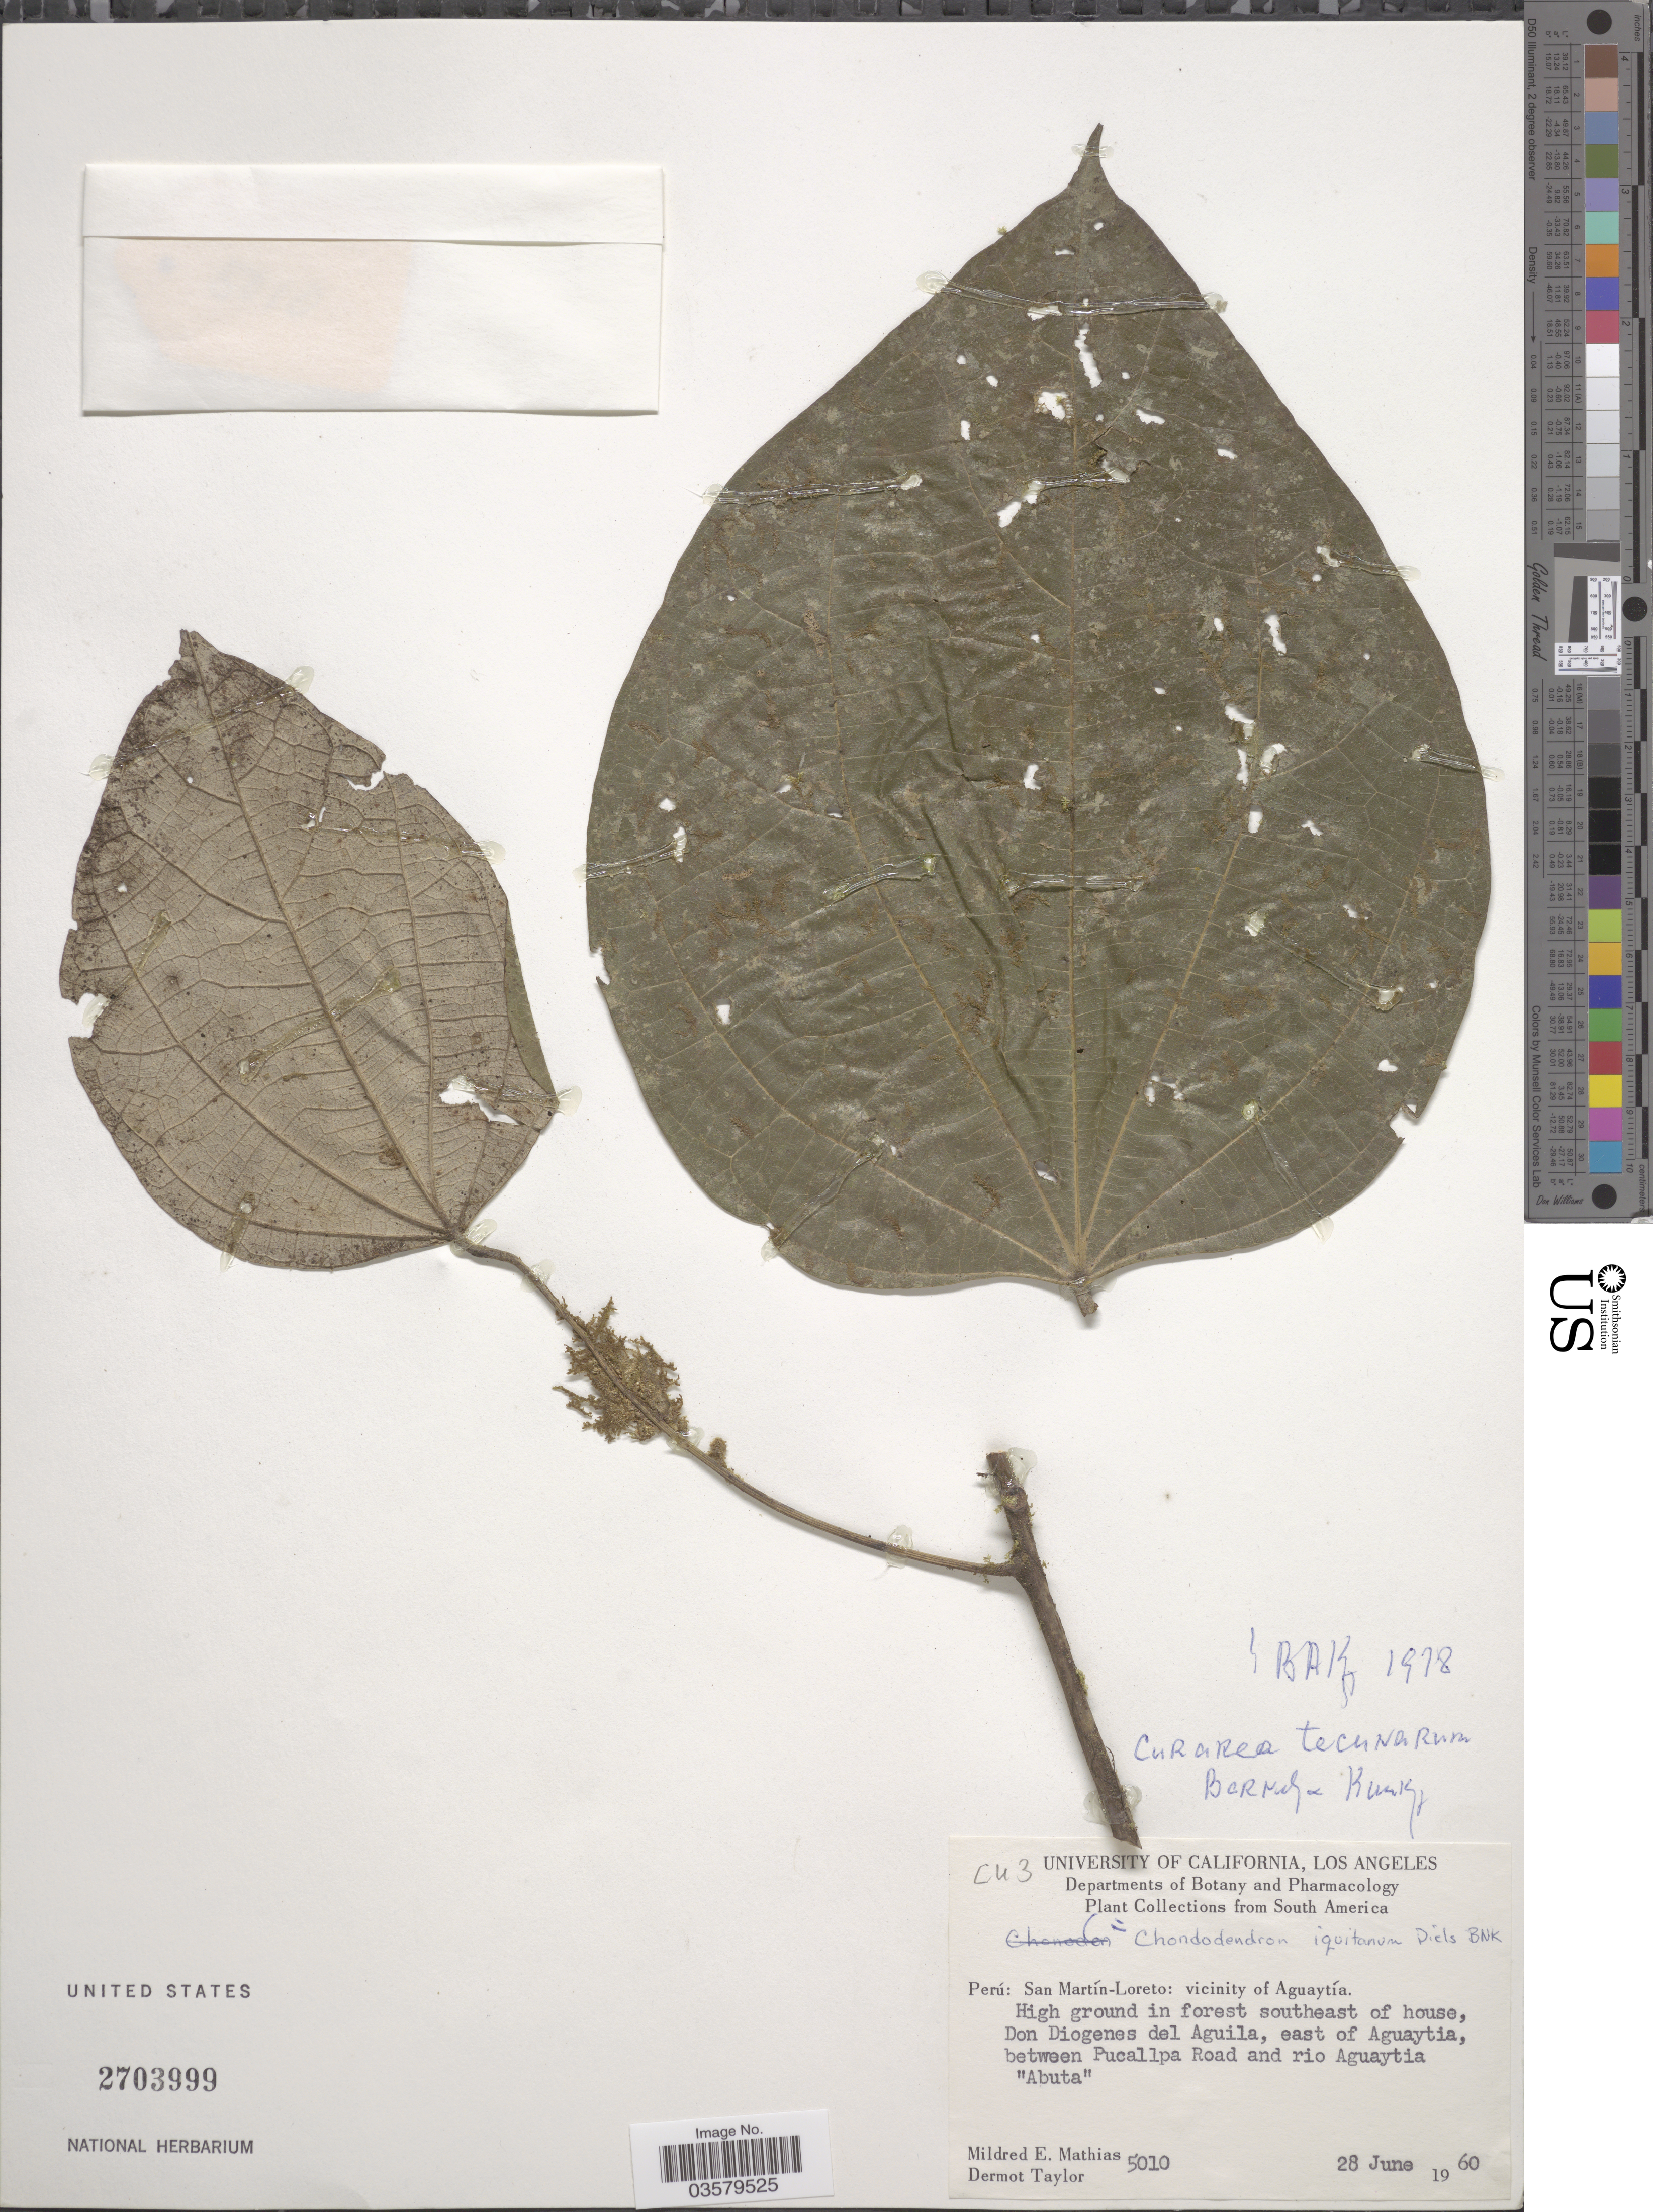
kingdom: Plantae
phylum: Tracheophyta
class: Magnoliopsida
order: Ranunculales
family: Menispermaceae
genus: Curarea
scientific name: Curarea tecunarum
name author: Barneby & Krukoff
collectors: M. E. Mathias & D. Taylor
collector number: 5010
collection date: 1960-06-28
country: Peru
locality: San Martín-Loreto: vicinity of Aguaytía. High ground in forest southeast of house, Don Diogenes del Aguila, east of Aguaytia, between Pucallpa Road and rio Aguaytia.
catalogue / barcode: US 2703999